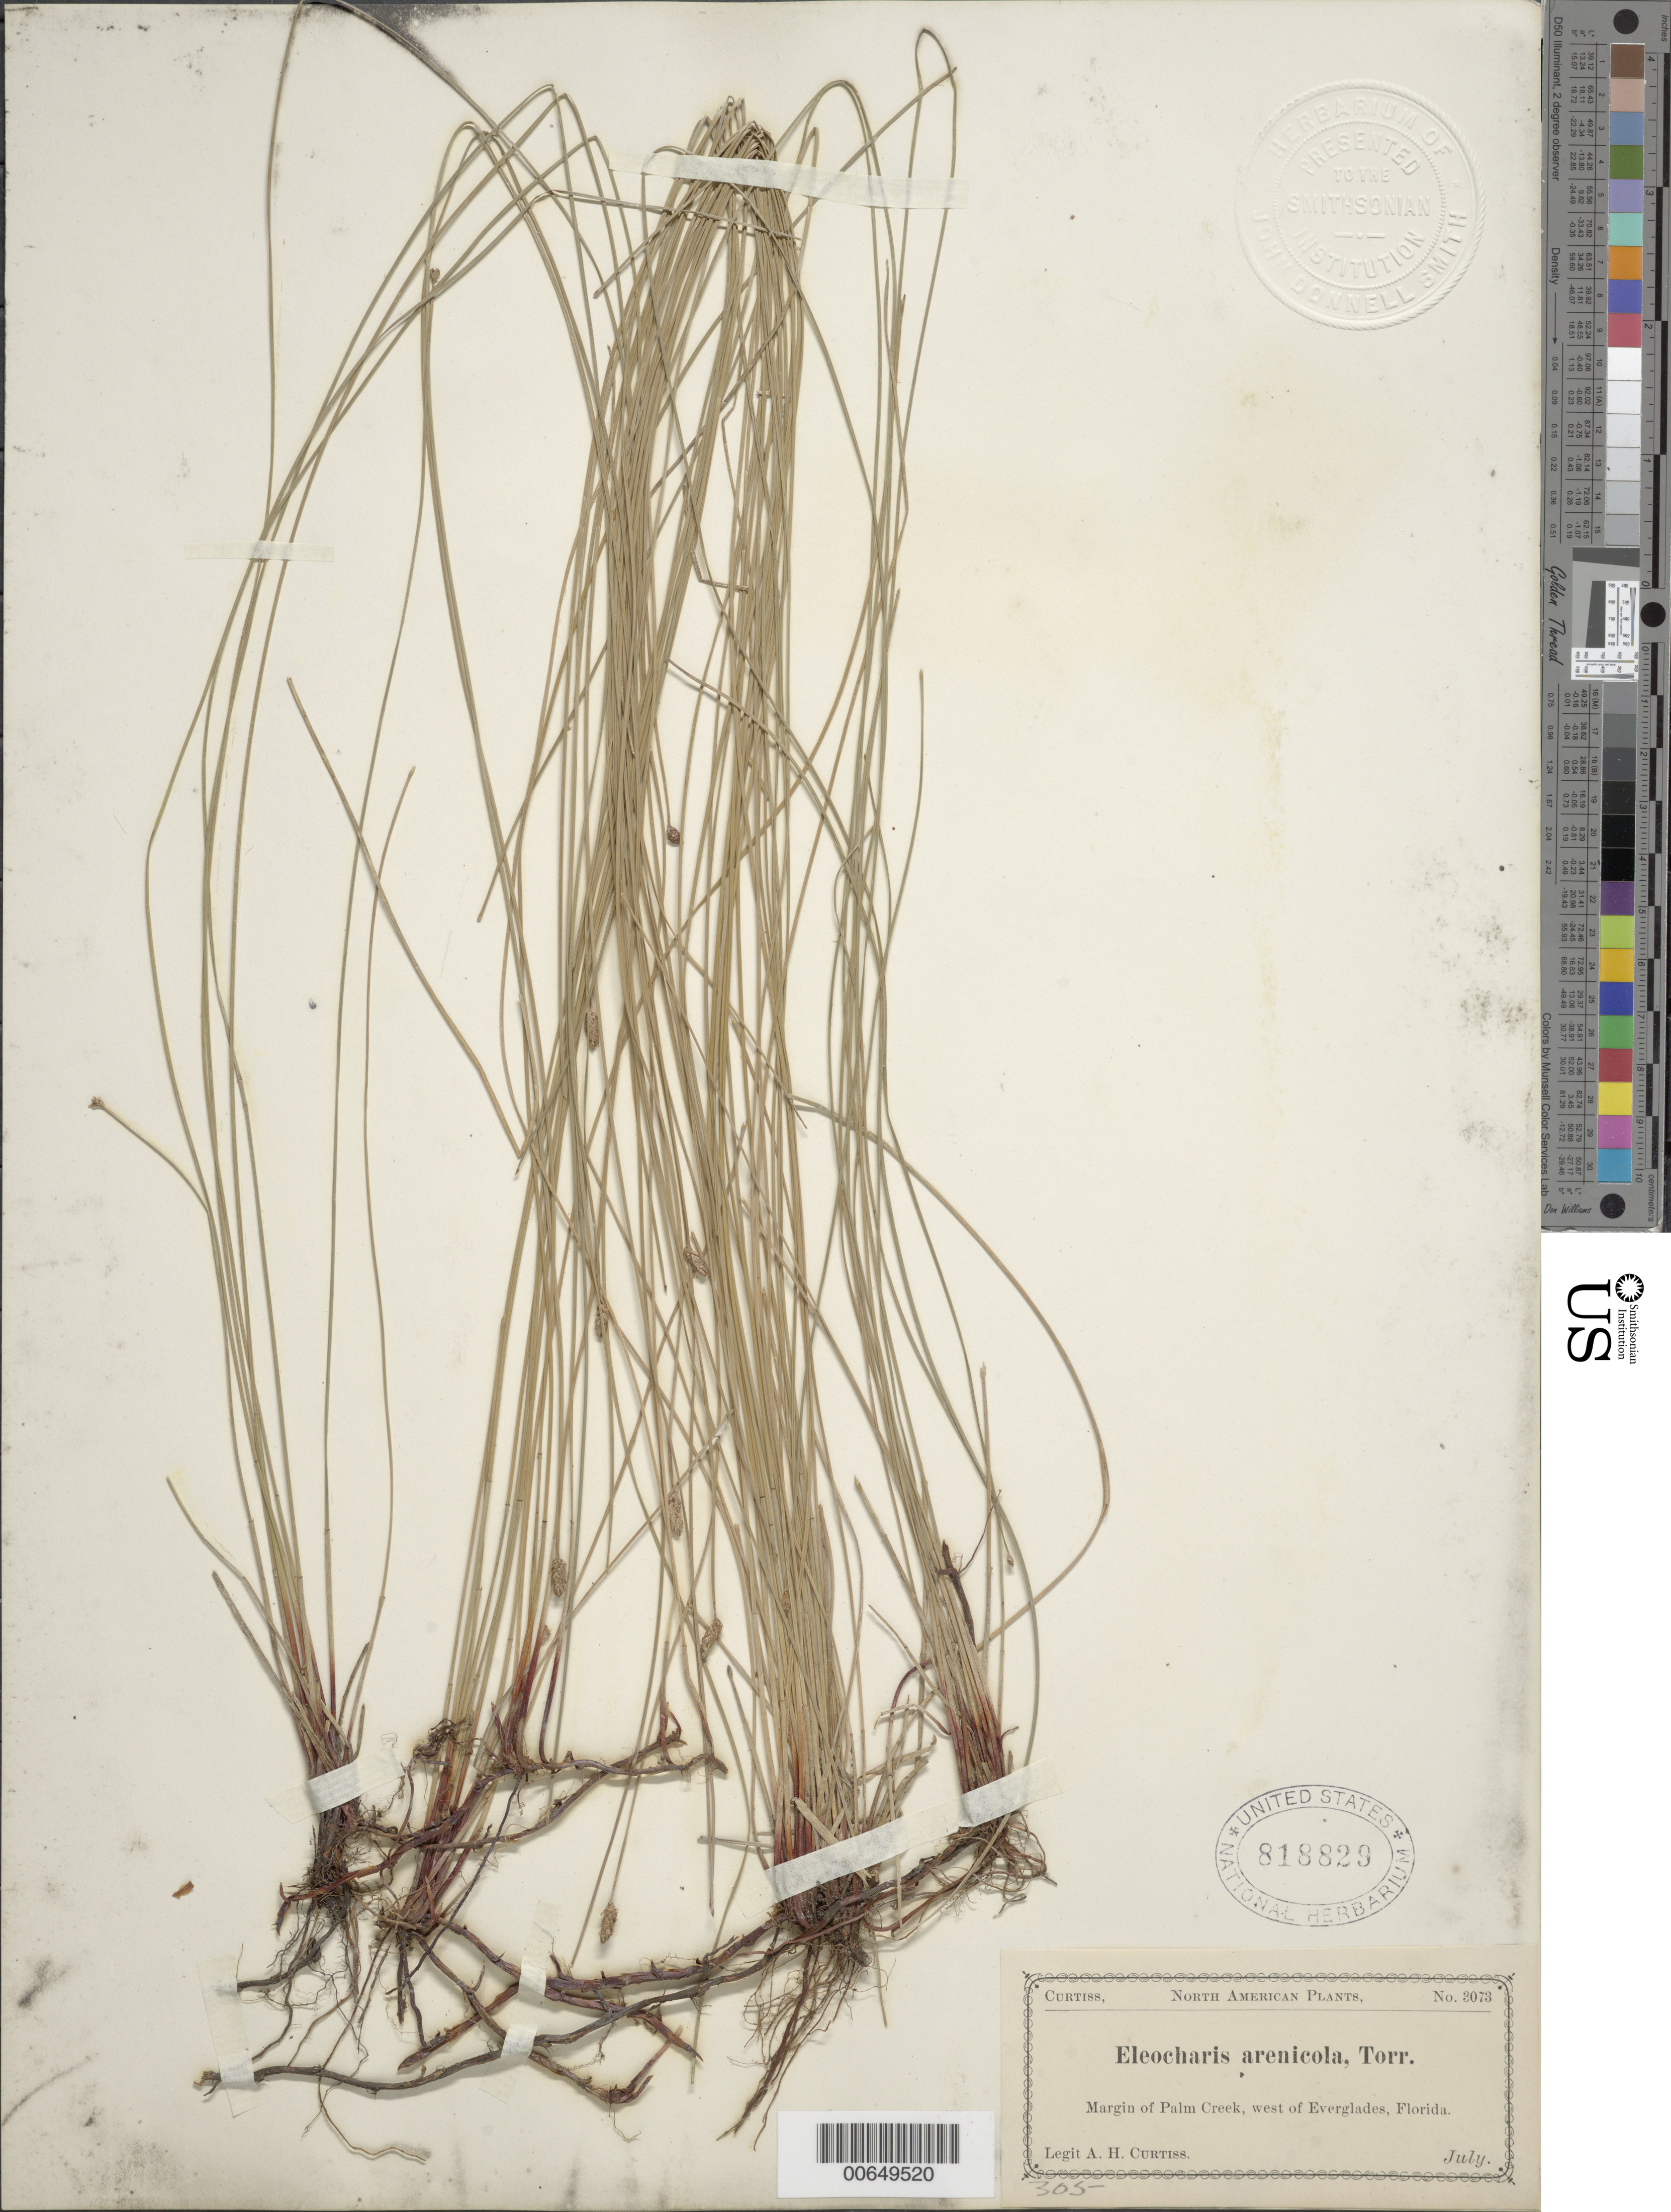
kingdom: Plantae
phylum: Tracheophyta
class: Liliopsida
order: Poales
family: Cyperaceae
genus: Eleocharis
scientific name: Eleocharis montevidensis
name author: Kunth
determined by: Strong, Mark T., (BOT), Smithsonian Institution - National Museum of Natural History (UNITED STATES)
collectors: A. H. Curtiss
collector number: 3073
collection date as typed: Jul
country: United States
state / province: Florida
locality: Margin of Palm Creek, W of Everglades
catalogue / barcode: US 818829